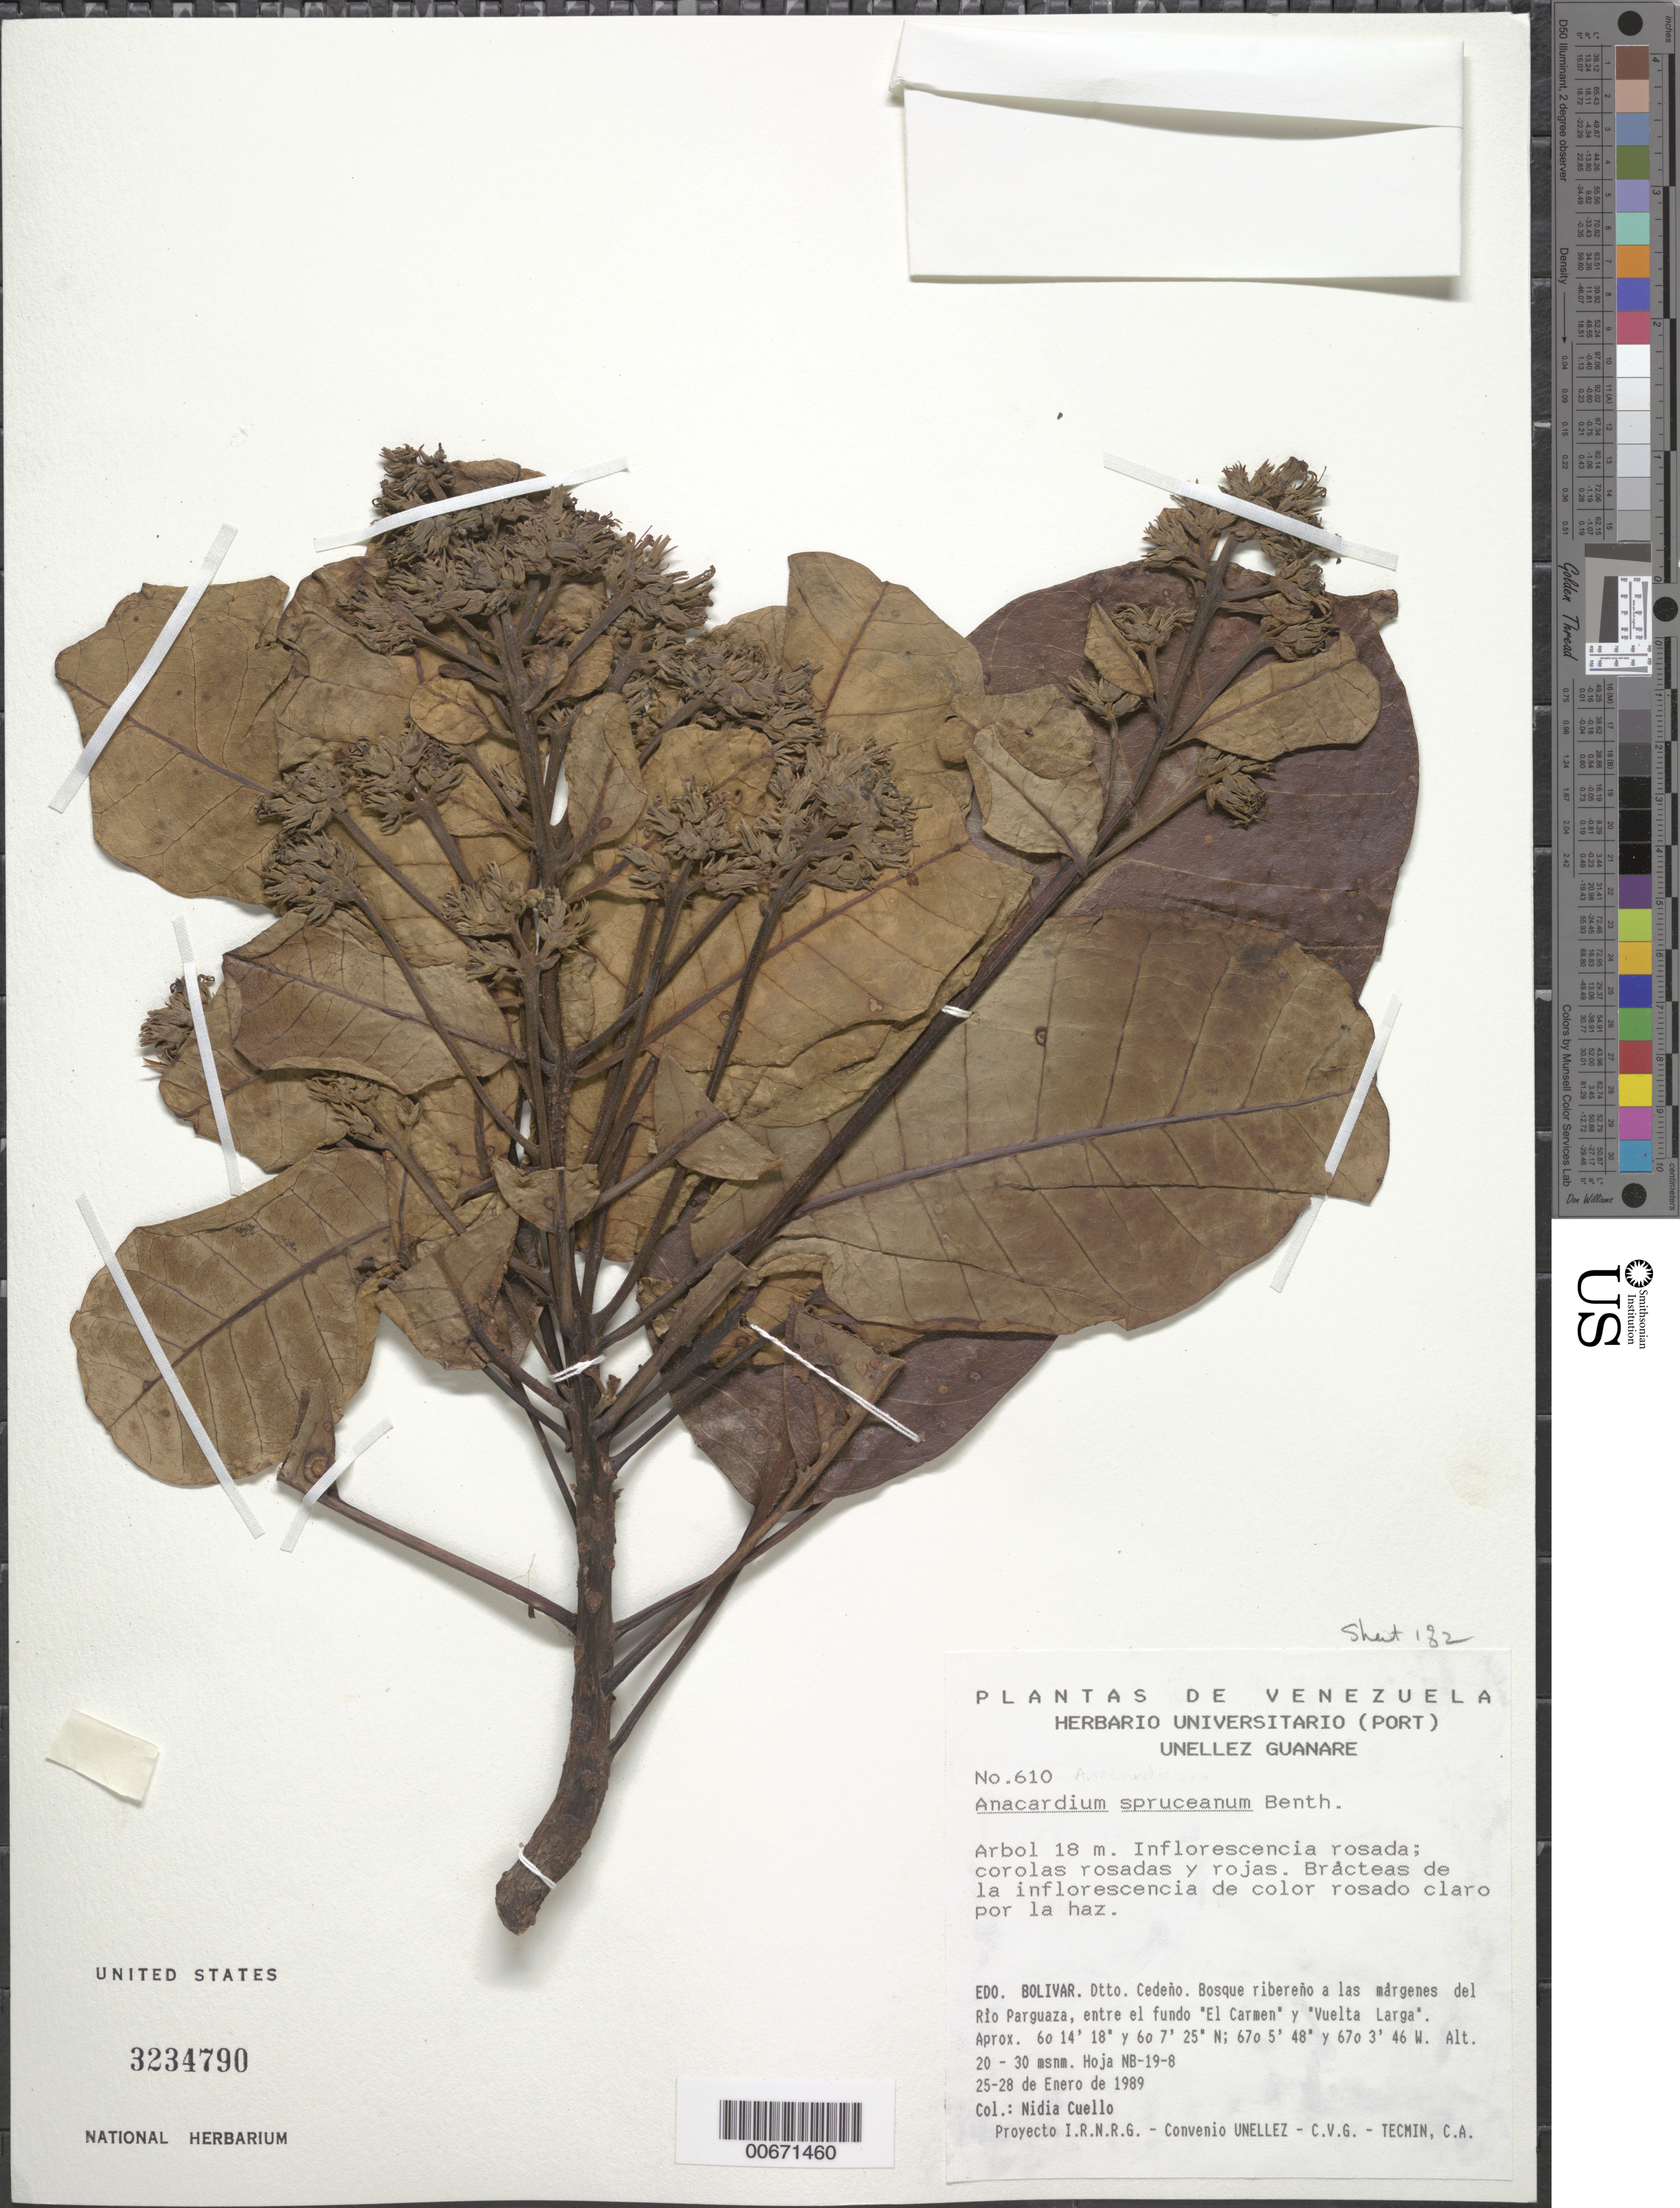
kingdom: Plantae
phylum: Tracheophyta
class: Magnoliopsida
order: Sapindales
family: Anacardiaceae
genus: Anacardium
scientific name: Anacardium spruceanum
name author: Benth. ex Engl.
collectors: N. L. Cuello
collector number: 610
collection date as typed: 25-Jan-89 to 28-Jan-89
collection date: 1989-01-25/1989-01-28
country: Venezuela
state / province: Bolívar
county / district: Cedeño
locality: Rio Parguaza, entre el fundo 'El Carmen' y 'Vuelta Larga'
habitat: Bosque ribereno a las margenes del rio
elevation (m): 20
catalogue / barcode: US 3234790